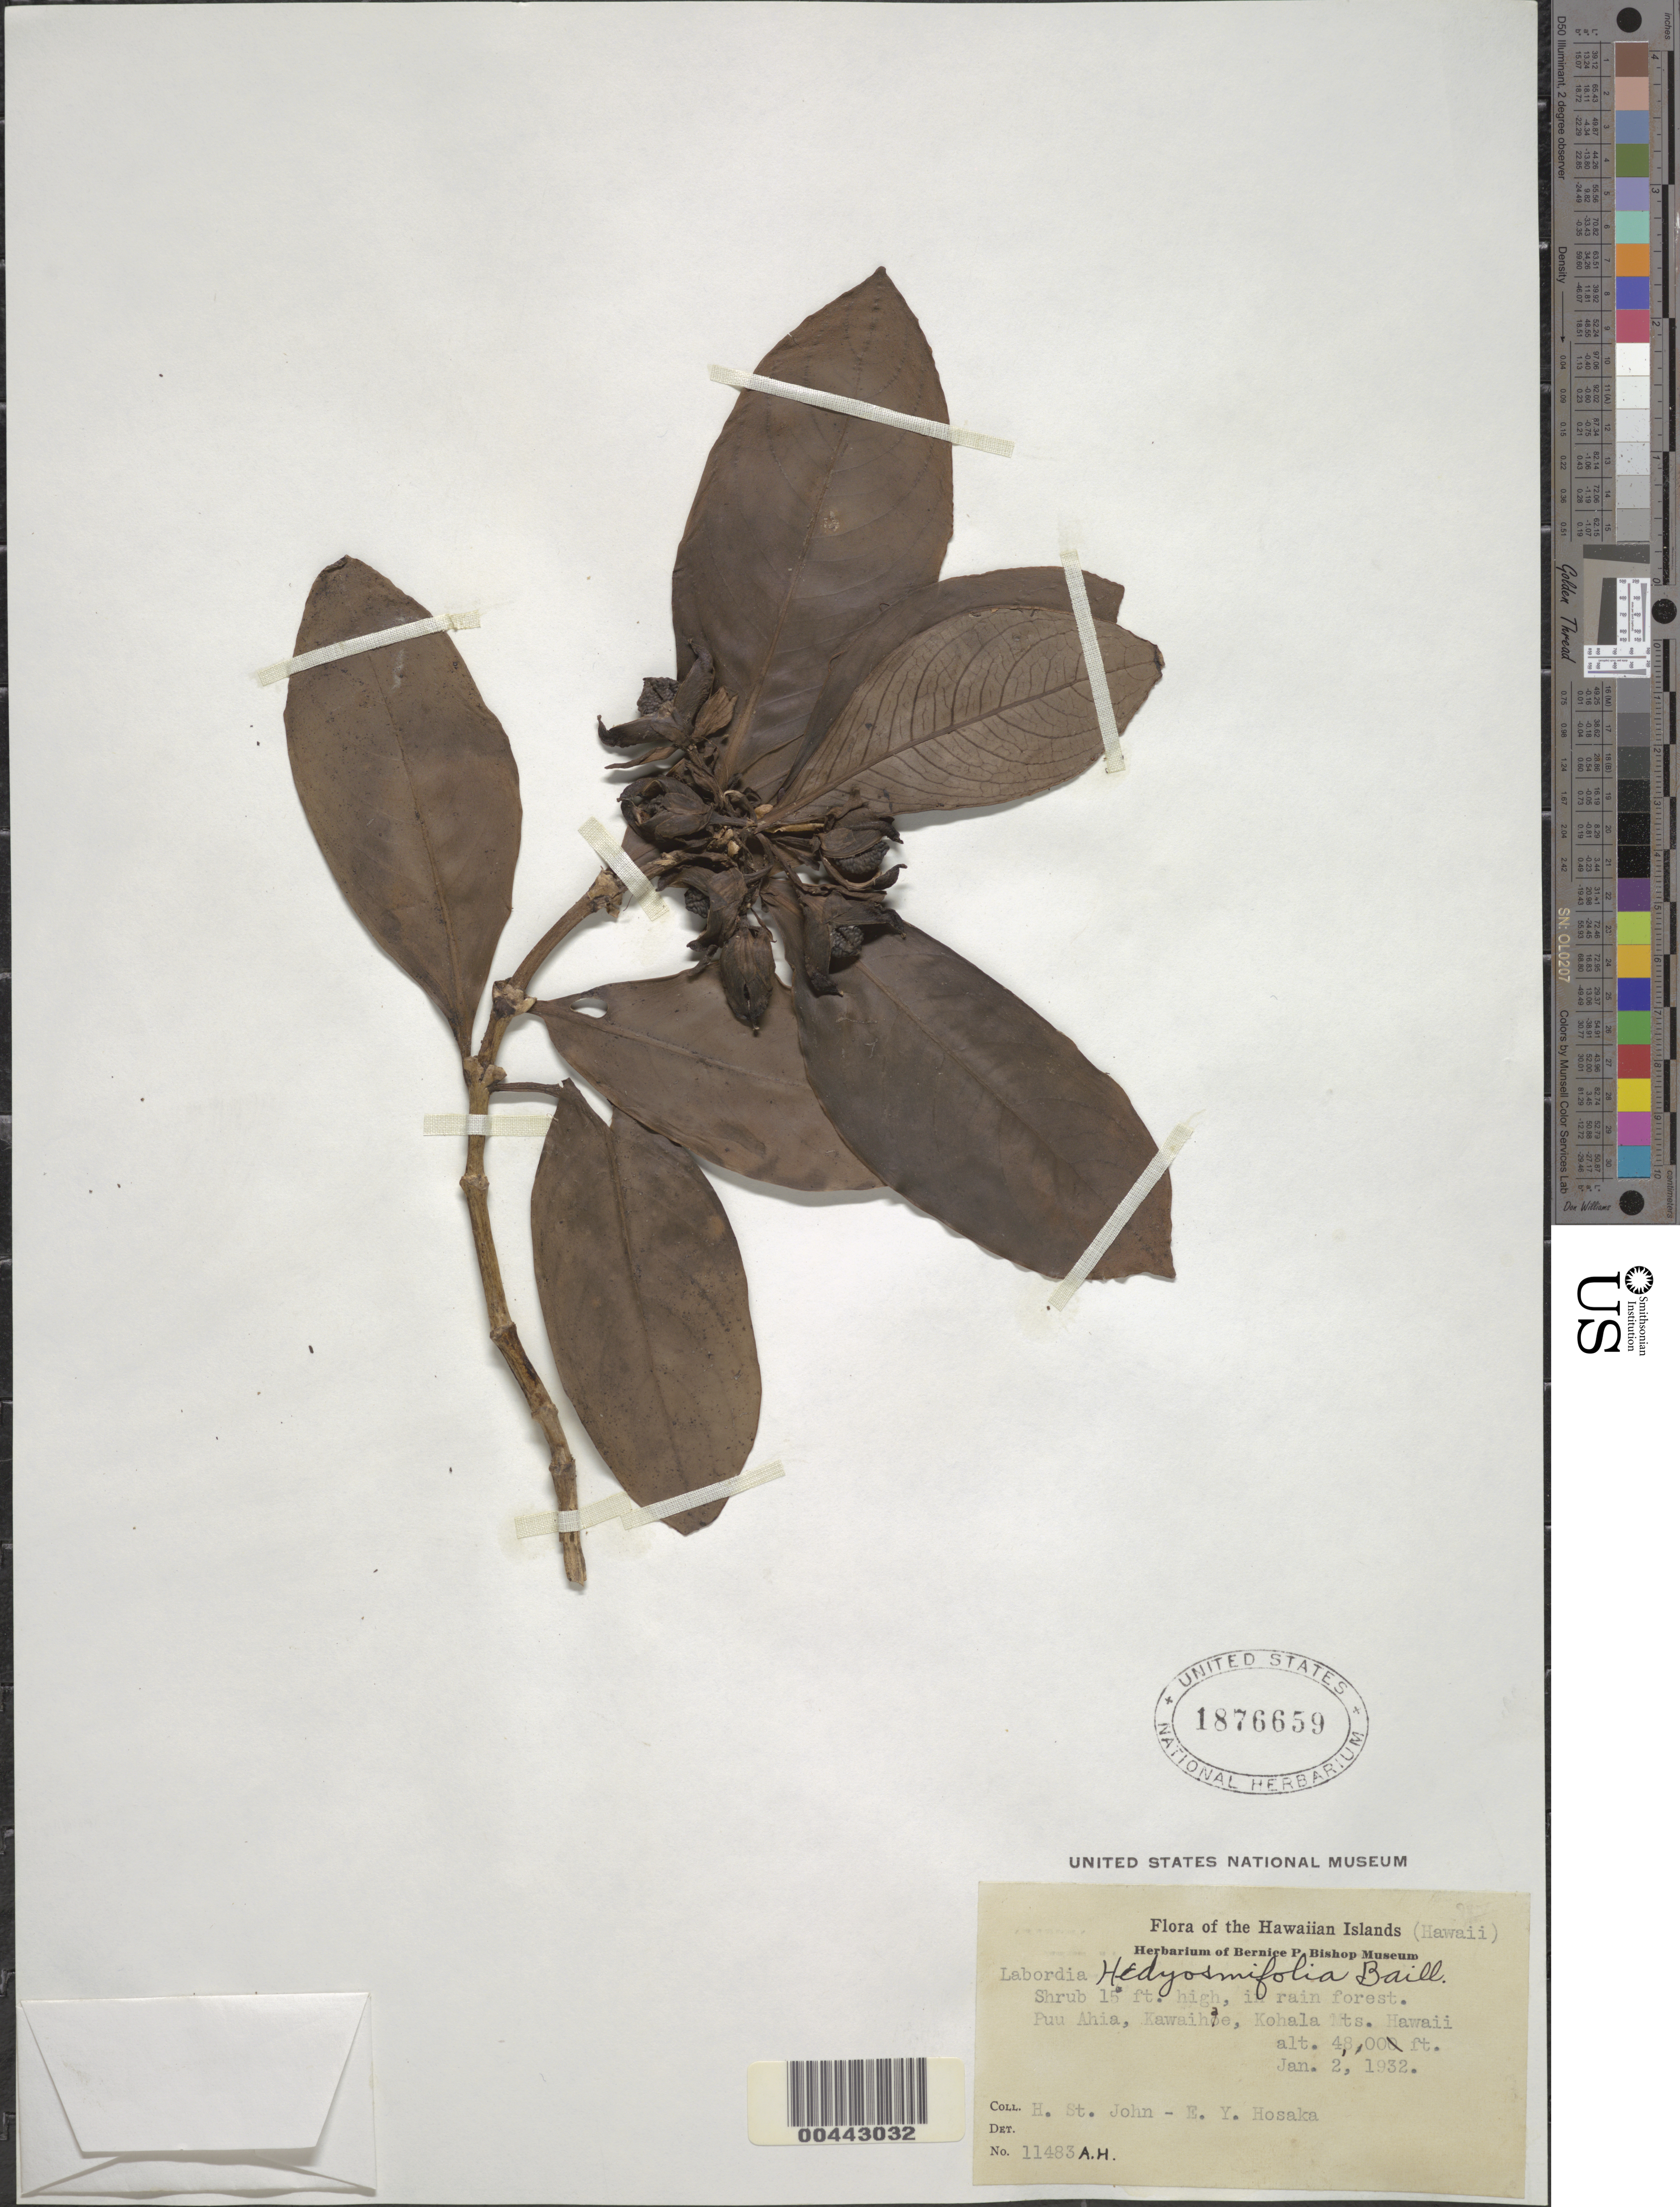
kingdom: Plantae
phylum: Tracheophyta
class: Magnoliopsida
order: Gentianales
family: Loganiaceae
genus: Geniostoma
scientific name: Geniostoma hedyosmifolium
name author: (Baill.) Byng & Christenh.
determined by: Wagner, W. L., (BOT), Smithsonian Institution - National Museum of Natural History (UNITED STATES)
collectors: H. St. John & E. Y. Hosaka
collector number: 11483A.H.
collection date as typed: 2 Jan 1932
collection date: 1932-01-02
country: United States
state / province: Hawaii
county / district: Hawaii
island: Hawaii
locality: Puu Ahia, Kawaihae, Kohala Mts.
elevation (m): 1463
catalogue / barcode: US 1876659